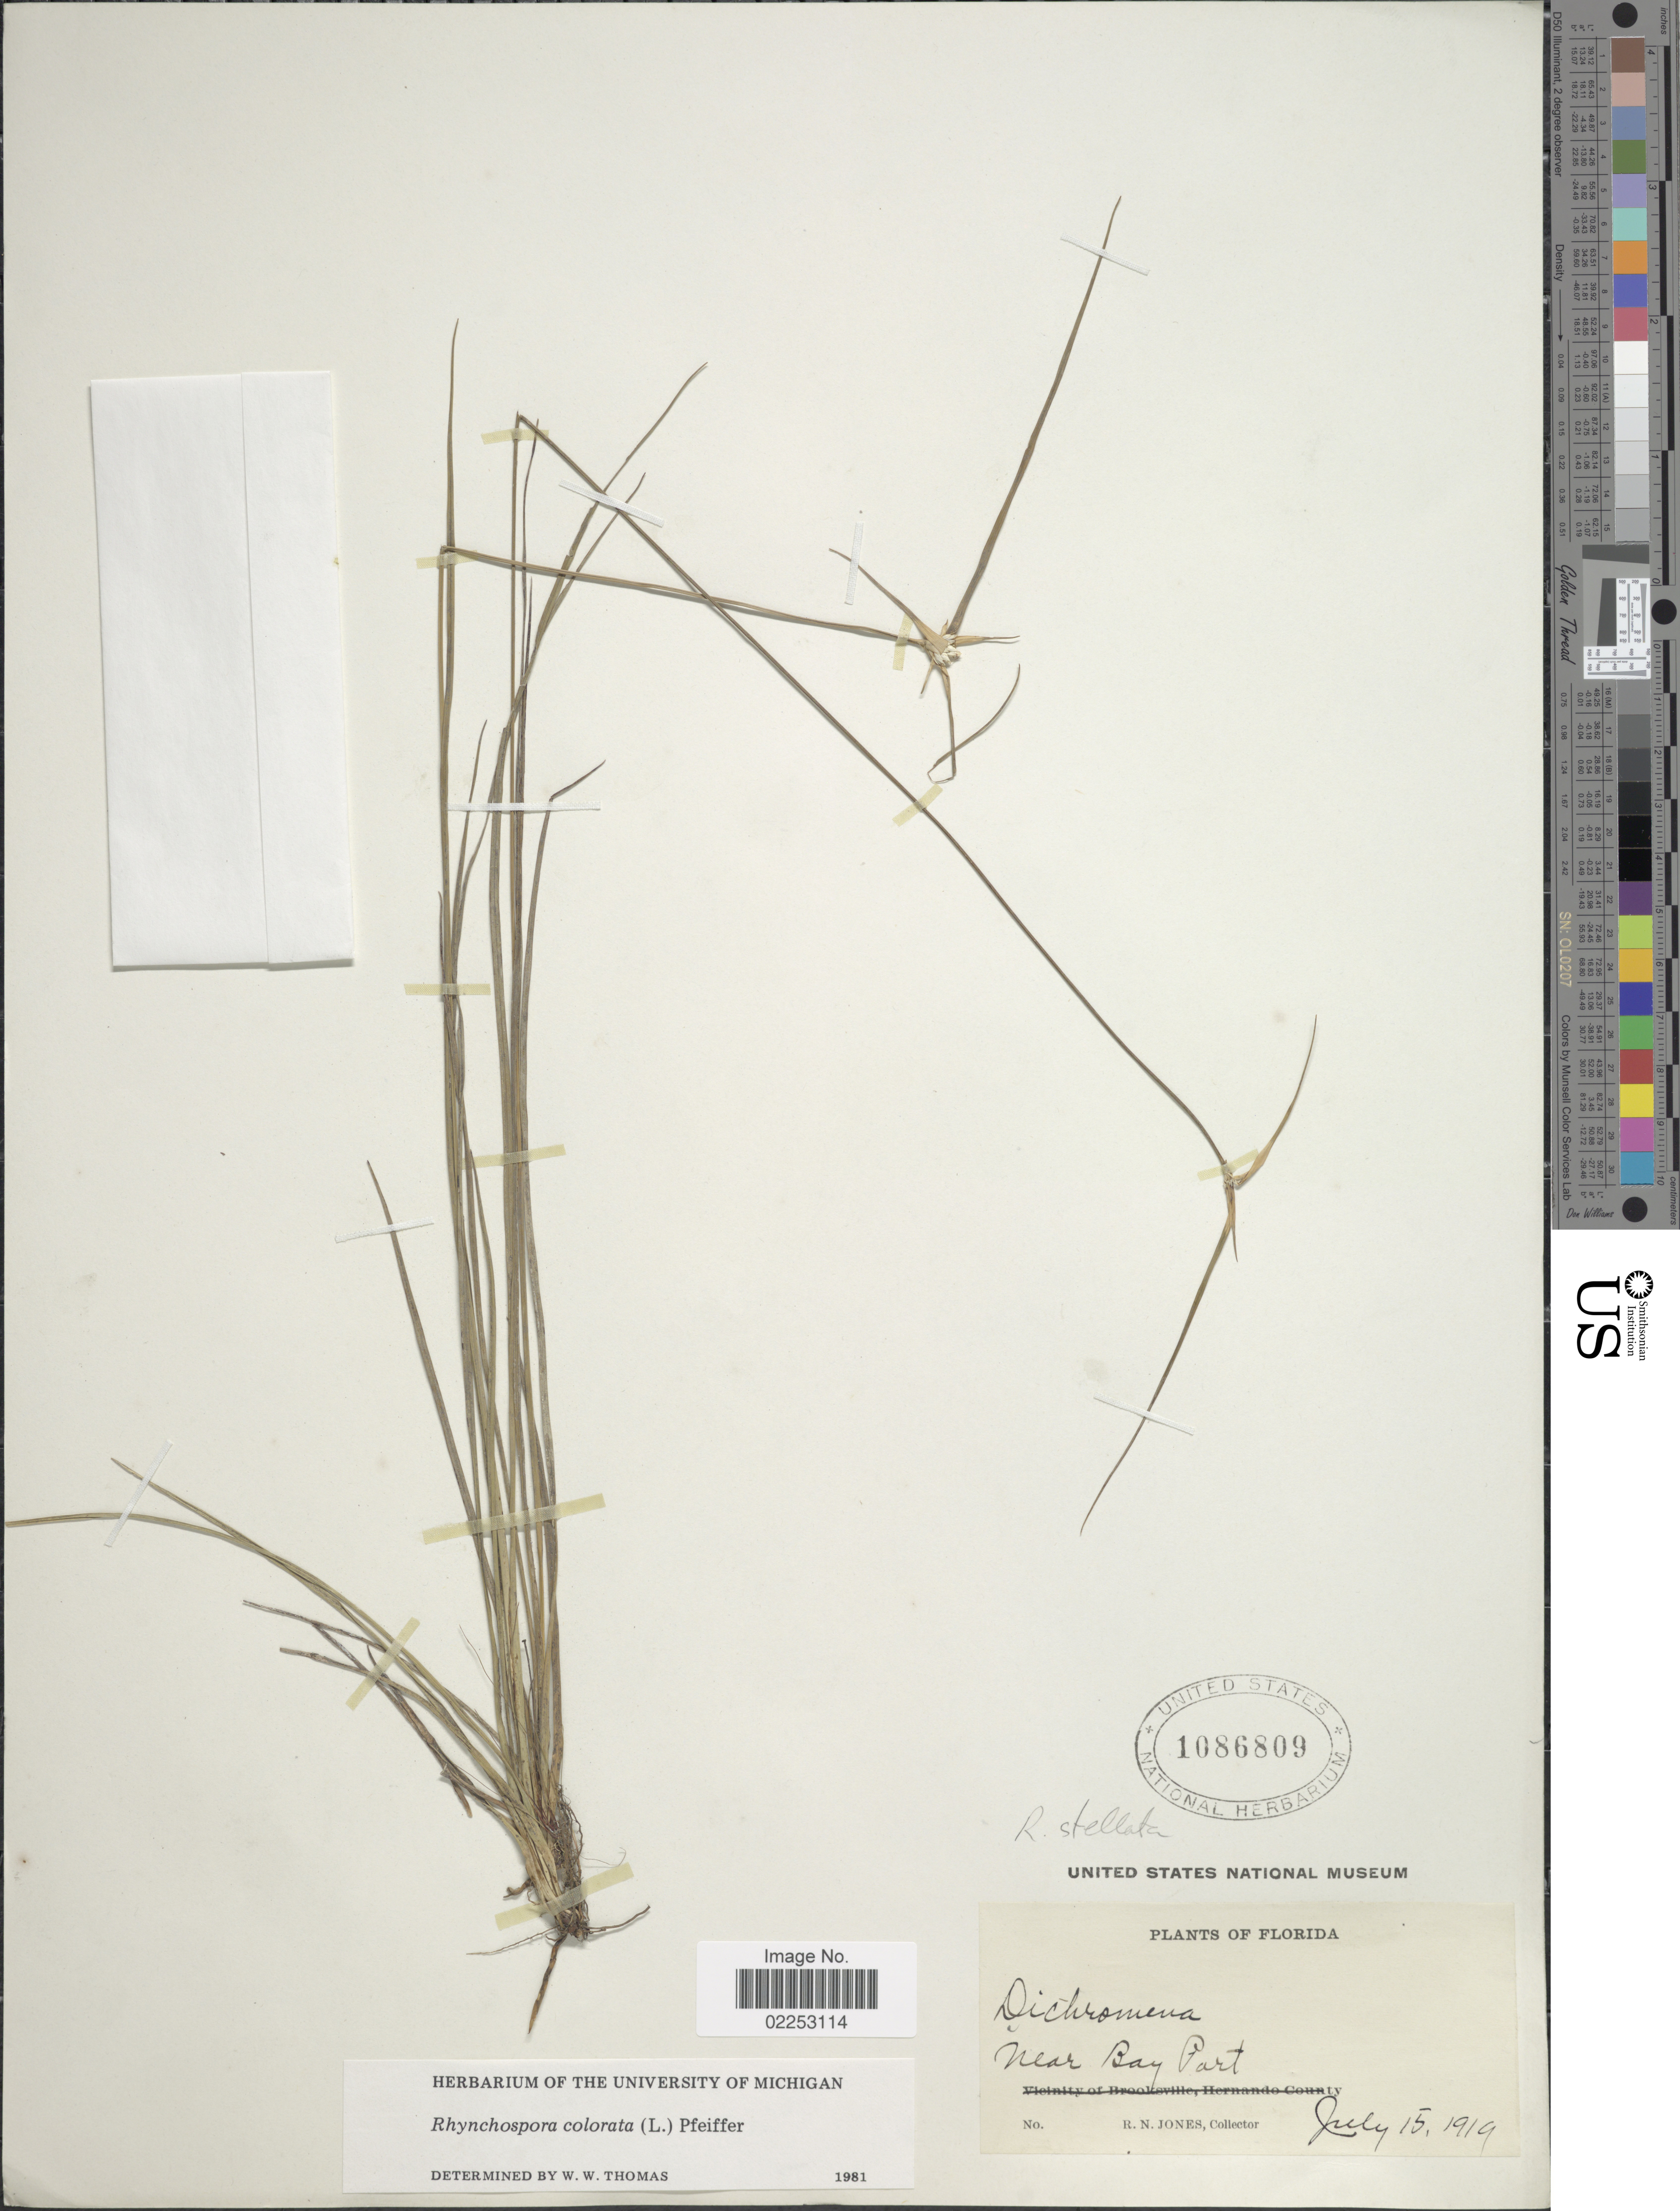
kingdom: Plantae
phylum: Tracheophyta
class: Liliopsida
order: Poales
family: Cyperaceae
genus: Rhynchospora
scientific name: Rhynchospora colorata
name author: (L.) H. Pfeiff.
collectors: R. N. Jones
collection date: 1919-07-15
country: United States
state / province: Florida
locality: Near Bayport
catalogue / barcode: US 1086809